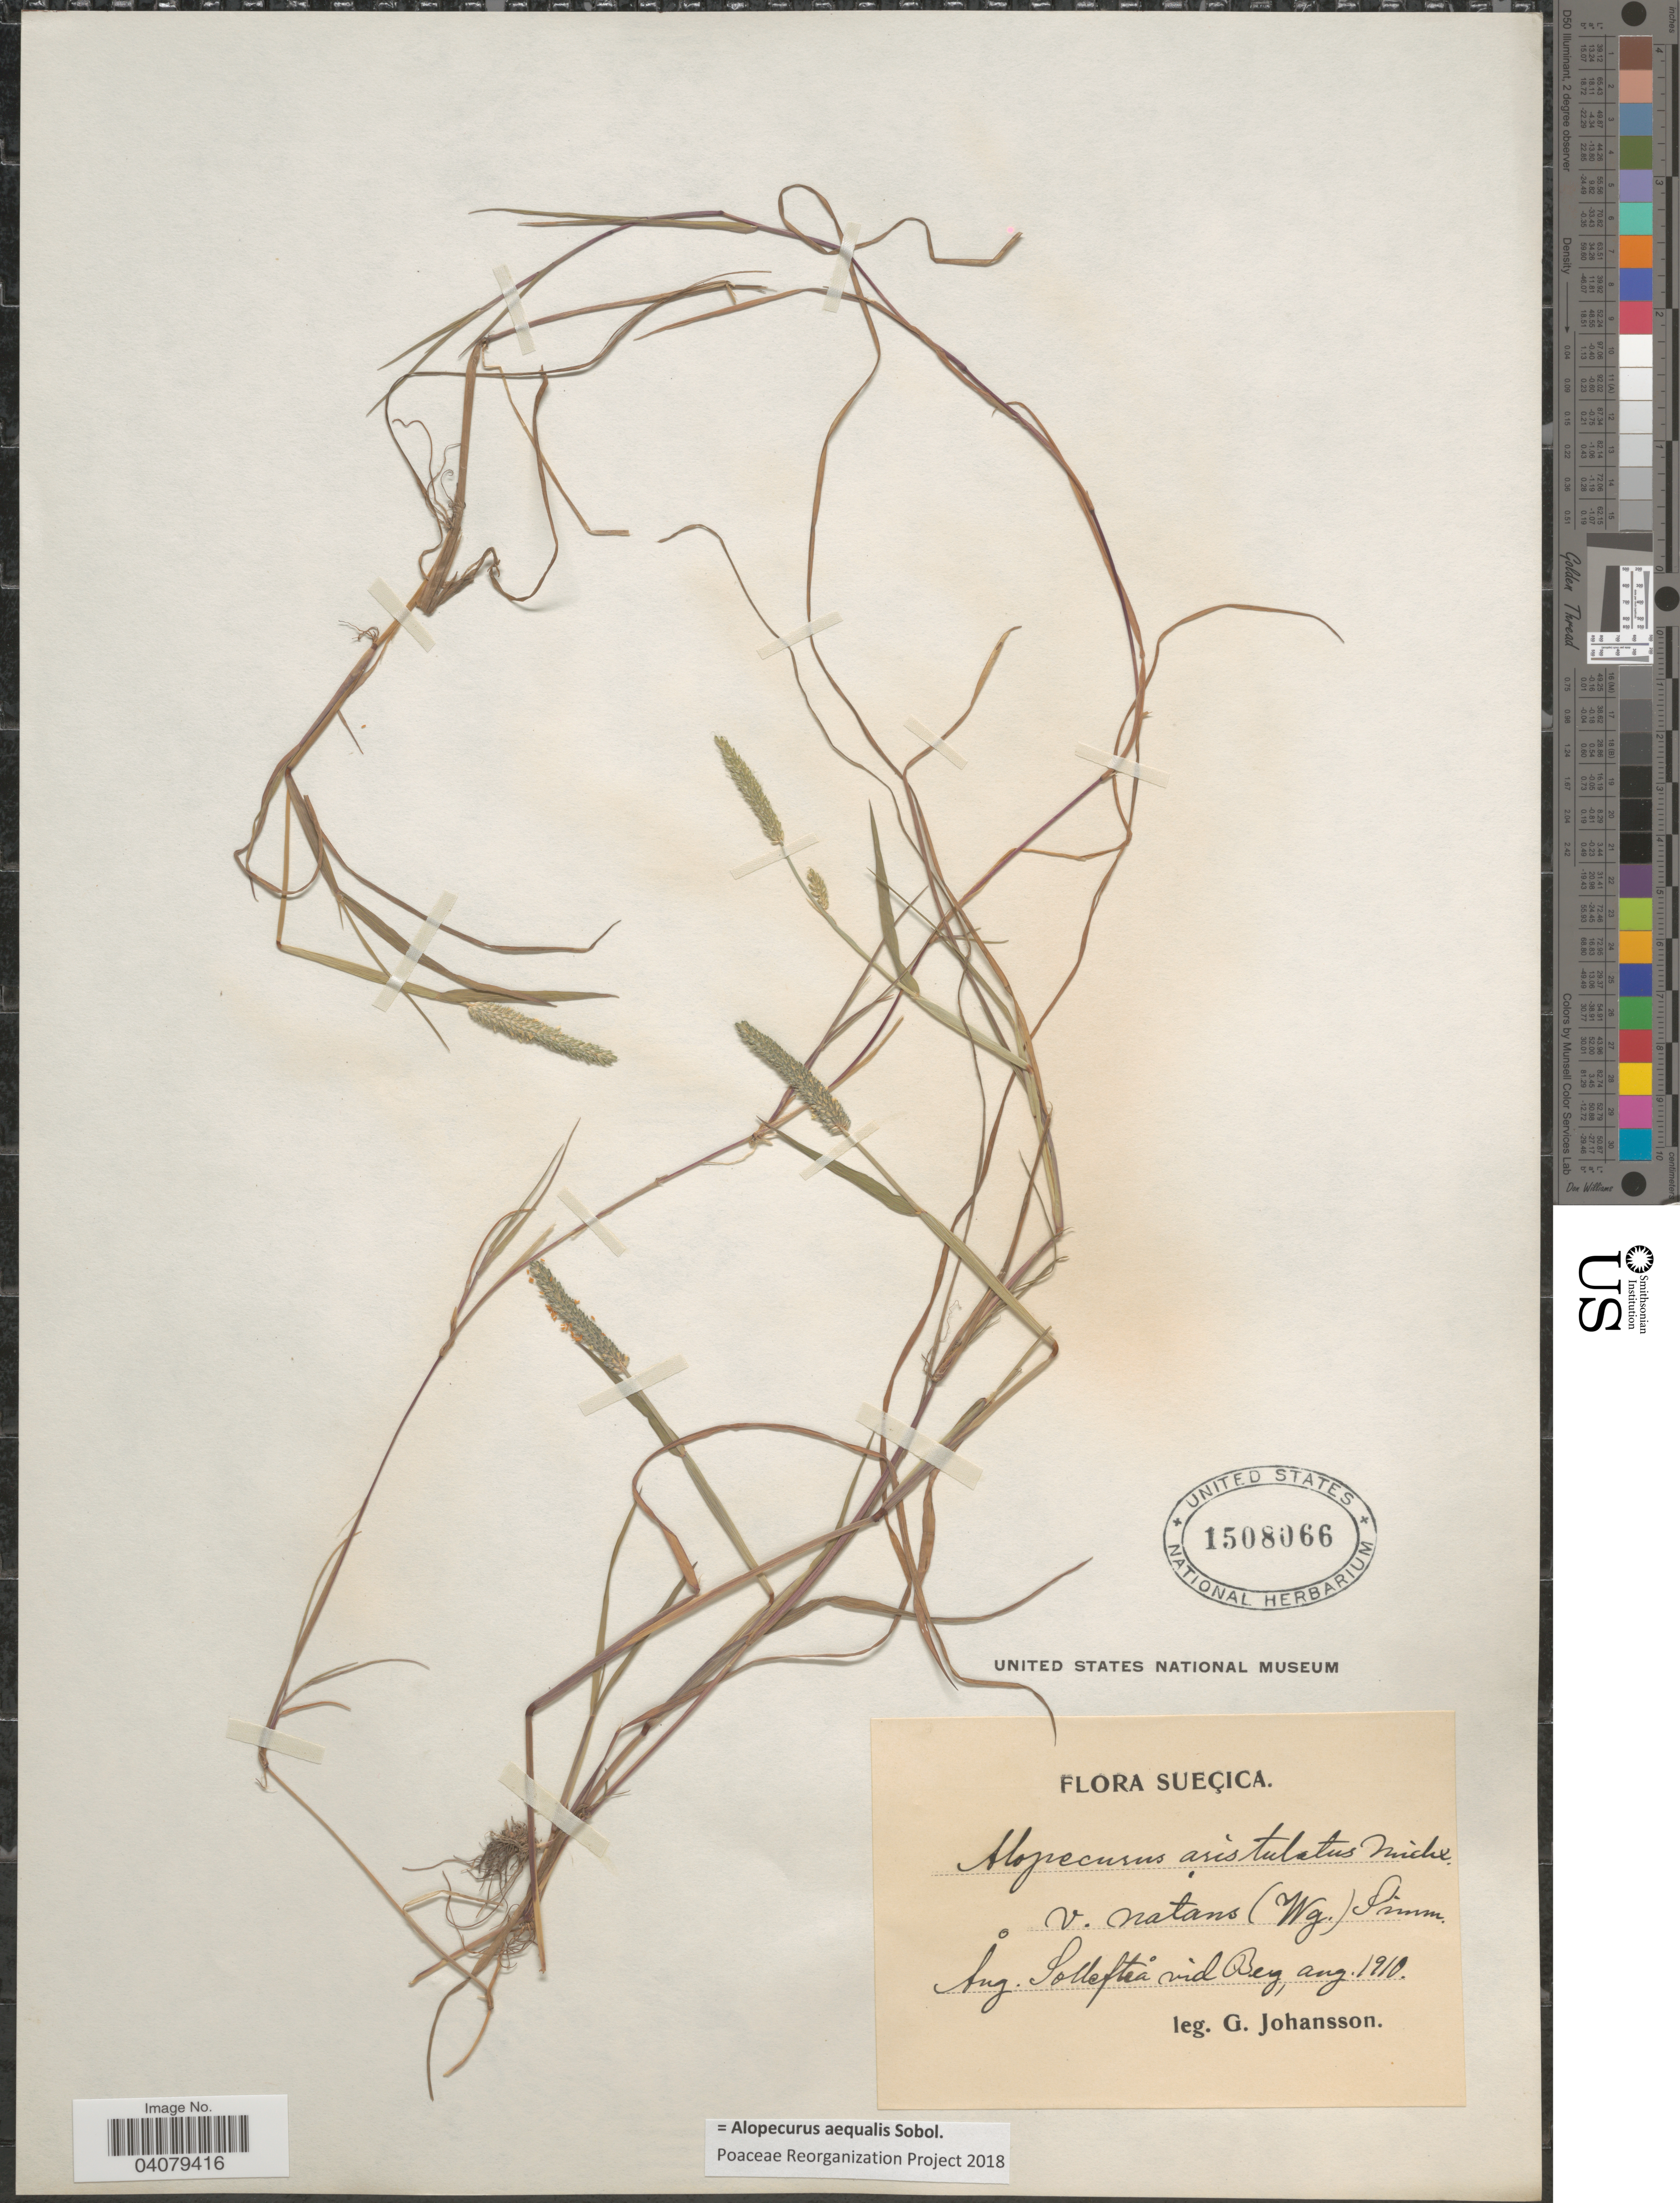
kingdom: Plantae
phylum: Tracheophyta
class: Liliopsida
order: Poales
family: Poaceae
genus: Alopecurus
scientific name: Alopecurus arundinaceus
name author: Poir.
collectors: G. Johansson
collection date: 1910-08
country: Sweden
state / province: Västernorrland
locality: Ång. Sollefteå vid Berg.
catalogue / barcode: US 1508066